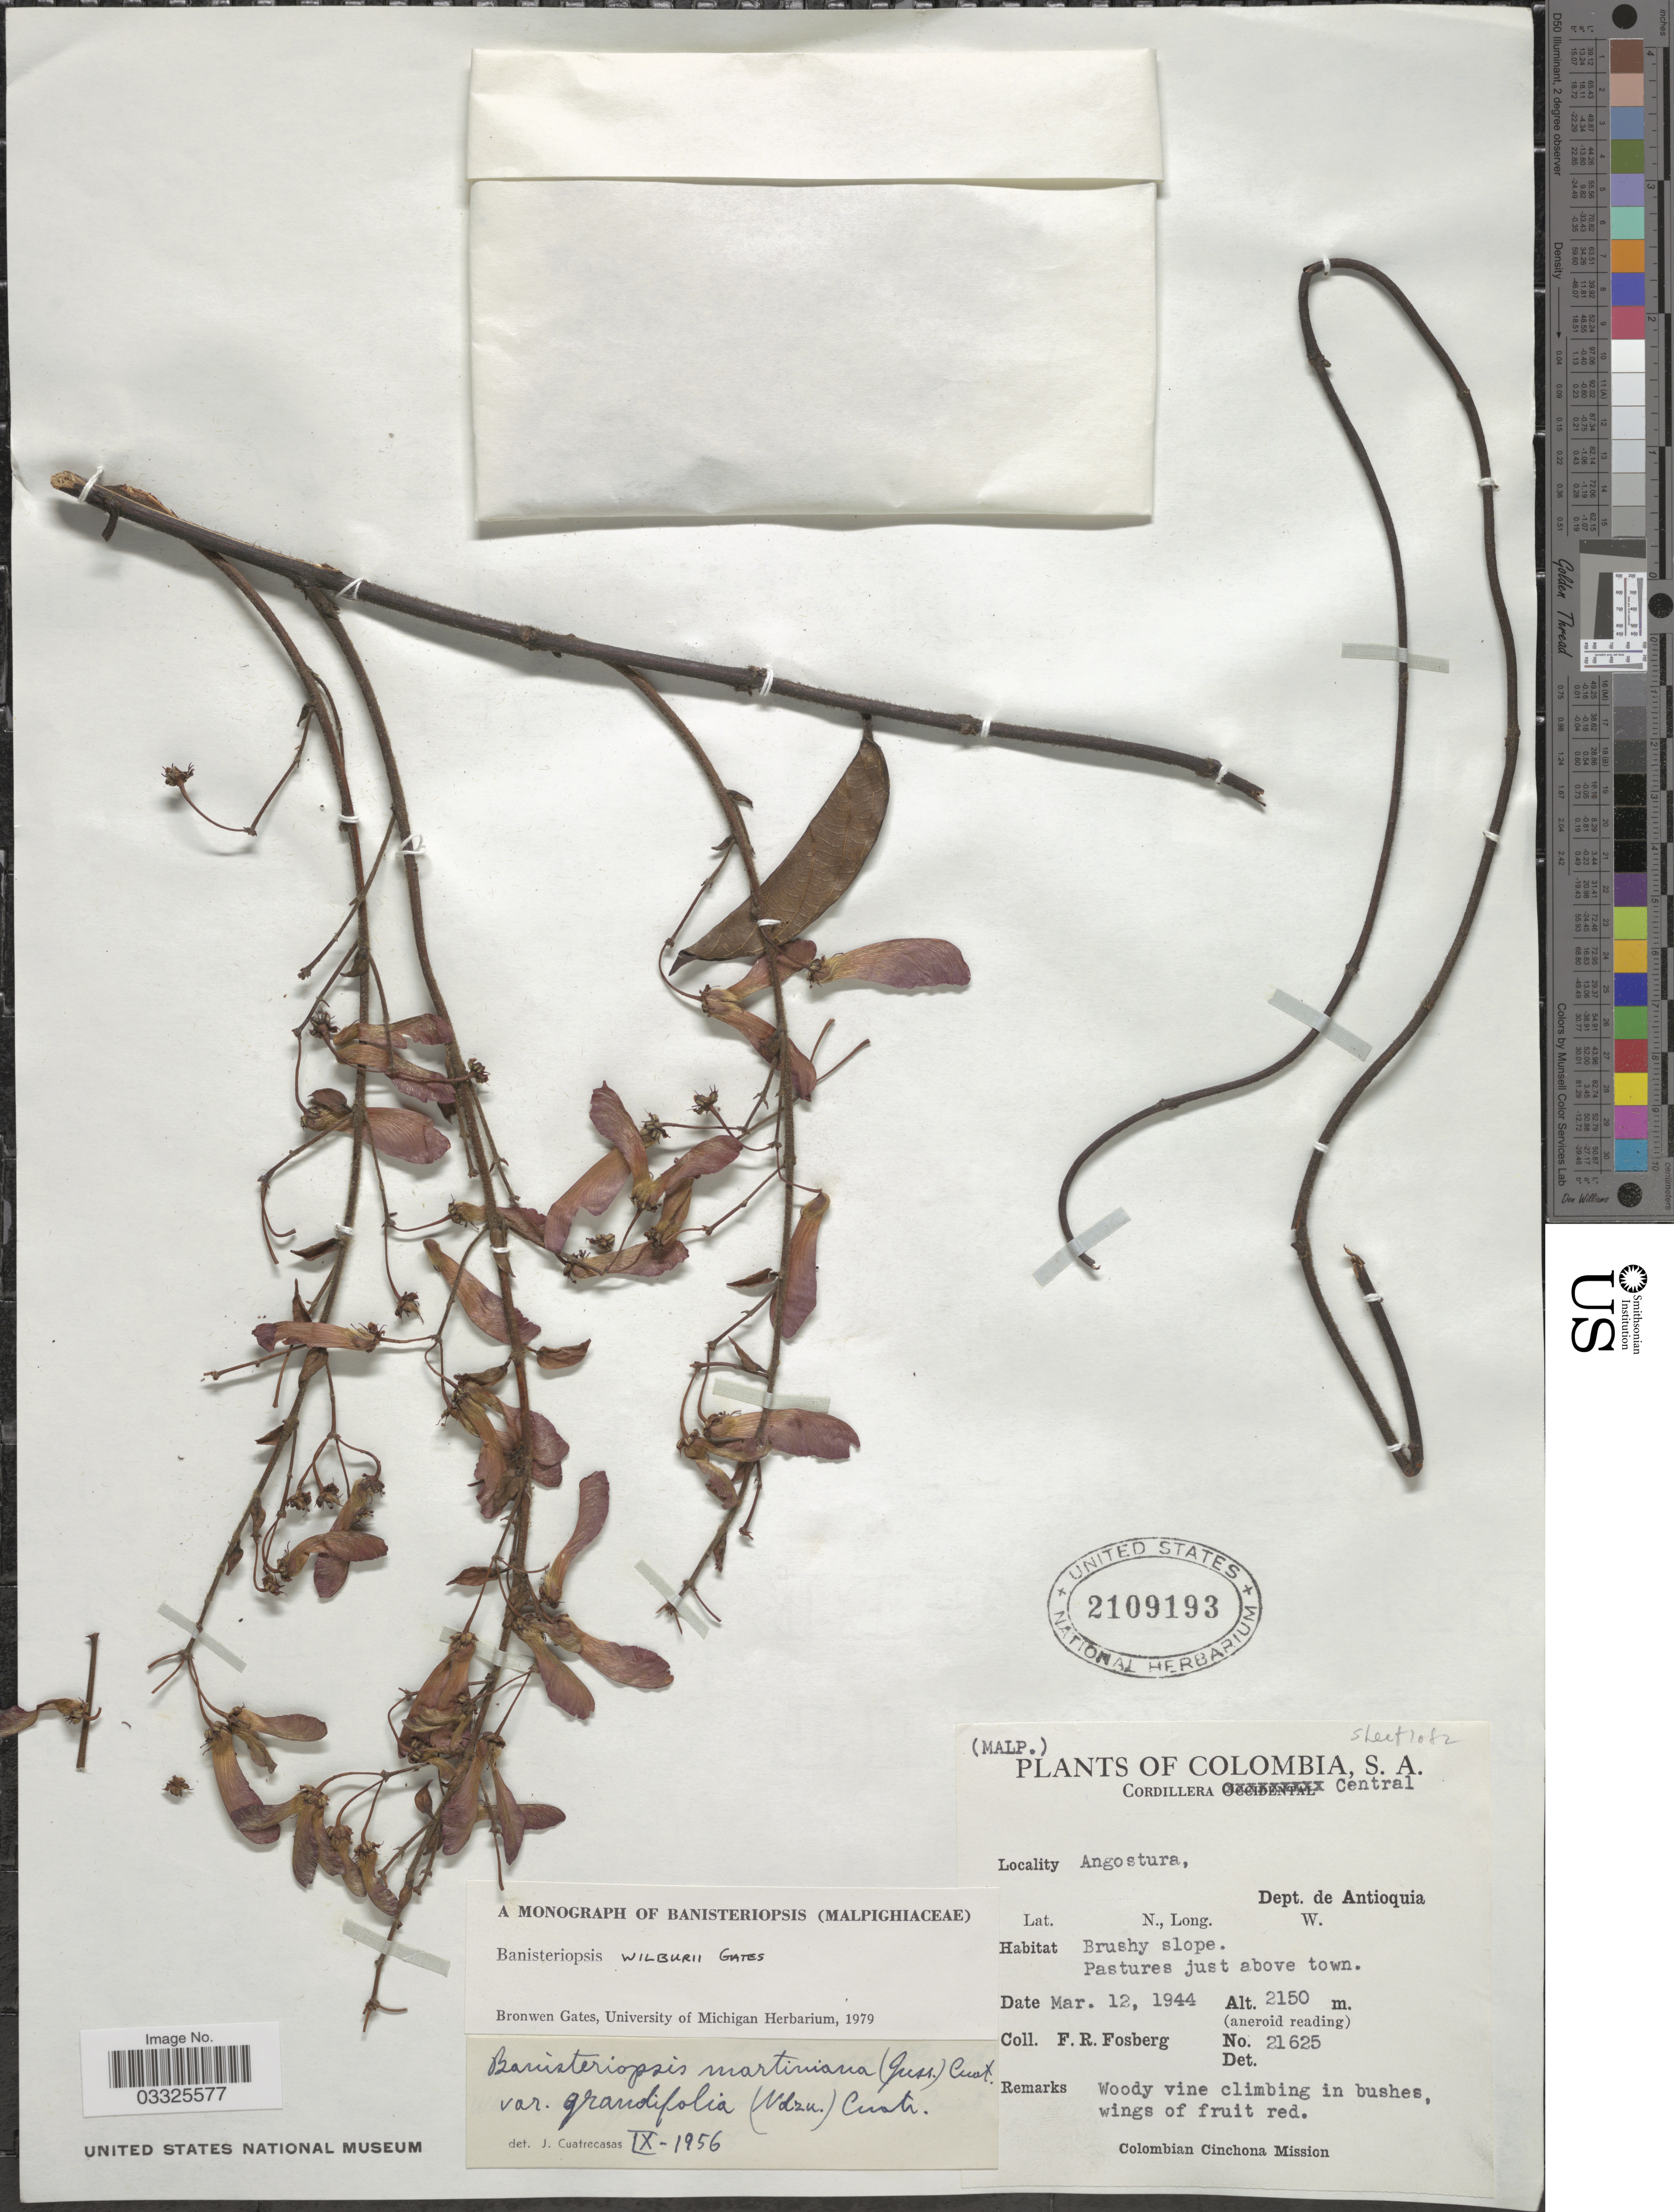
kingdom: Plantae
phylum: Tracheophyta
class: Magnoliopsida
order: Malpighiales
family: Malpighiaceae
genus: Banisteriopsis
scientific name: Banisteriopsis wilburii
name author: B. Gates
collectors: F. R. Fosberg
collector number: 21625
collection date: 1944-03-12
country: Colombia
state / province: Antioquia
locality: Cordillera Central. Angostura, Dept. de Antioquia.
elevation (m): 2150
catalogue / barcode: US 2109193